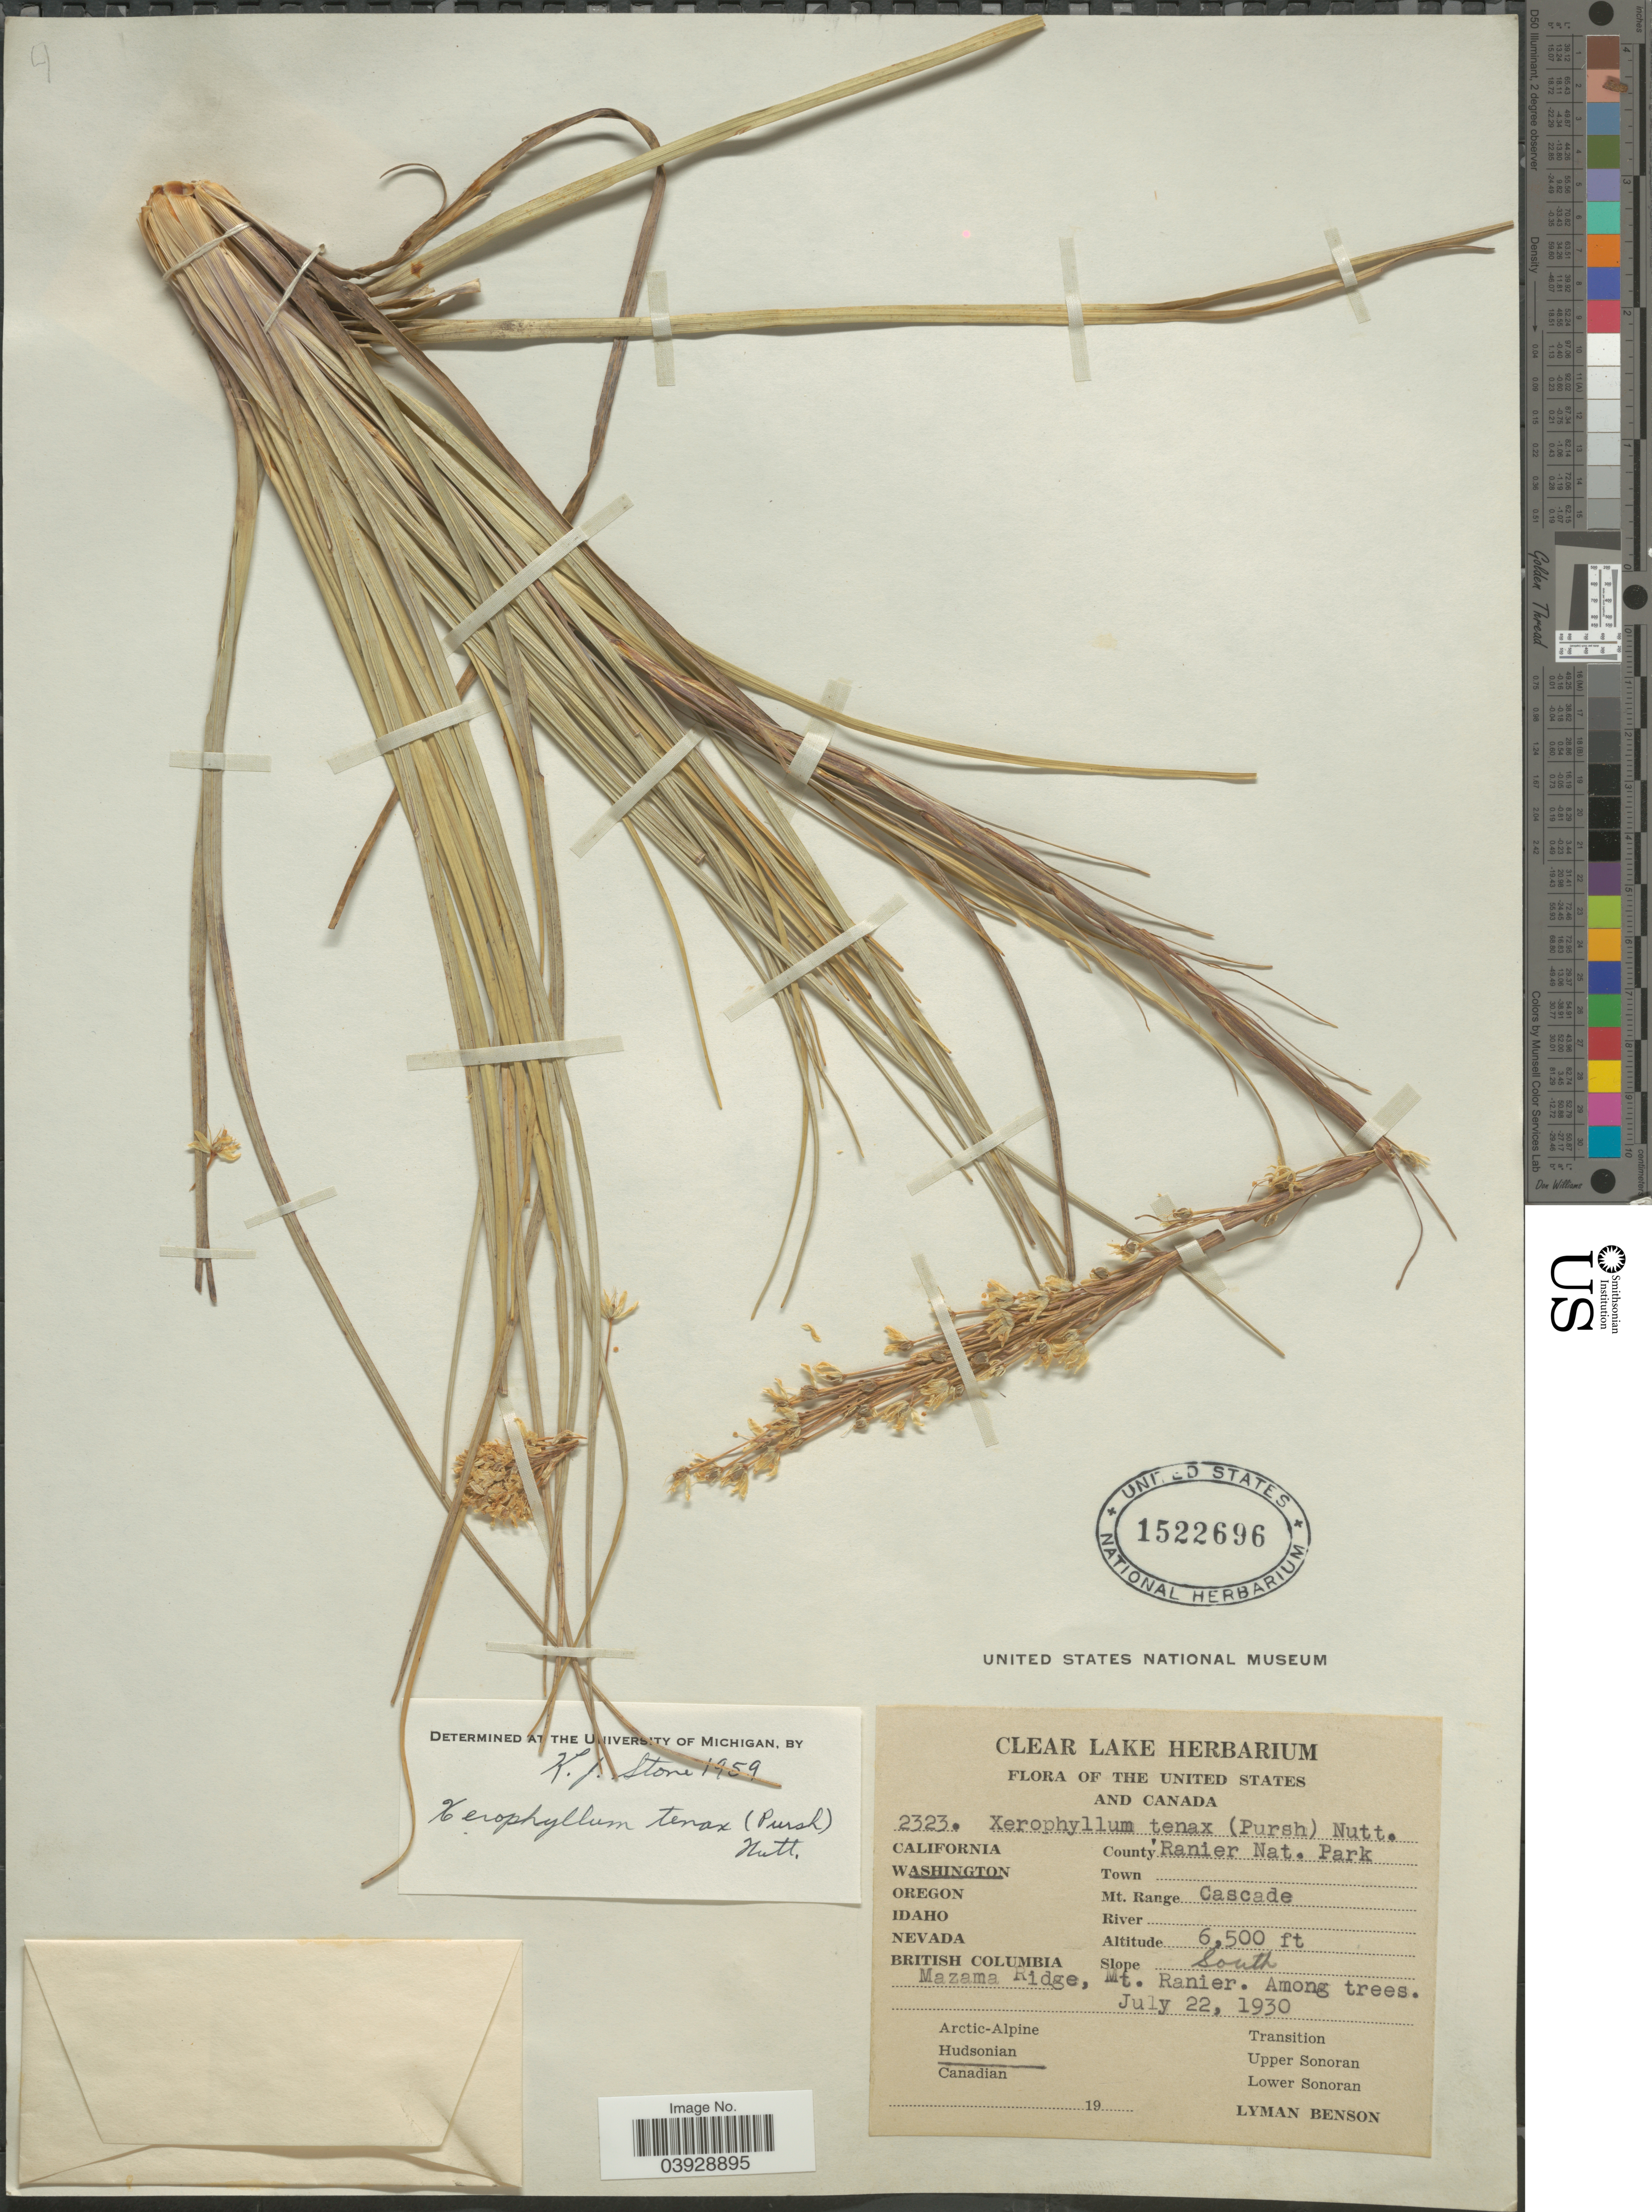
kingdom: Plantae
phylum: Tracheophyta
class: Liliopsida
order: Liliales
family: Melanthiaceae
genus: Xerophyllum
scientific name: Xerophyllum tenax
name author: (Pursh) Nutt.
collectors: L. D. Benson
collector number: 2323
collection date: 1930-07-22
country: United States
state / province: Washington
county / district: Lewis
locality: Ranier Nat. Park. Mt. Range Cascade. Slope South. Mazama Ridge, Mt. Ranier. Hudsonian.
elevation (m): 1981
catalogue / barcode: US 1522696